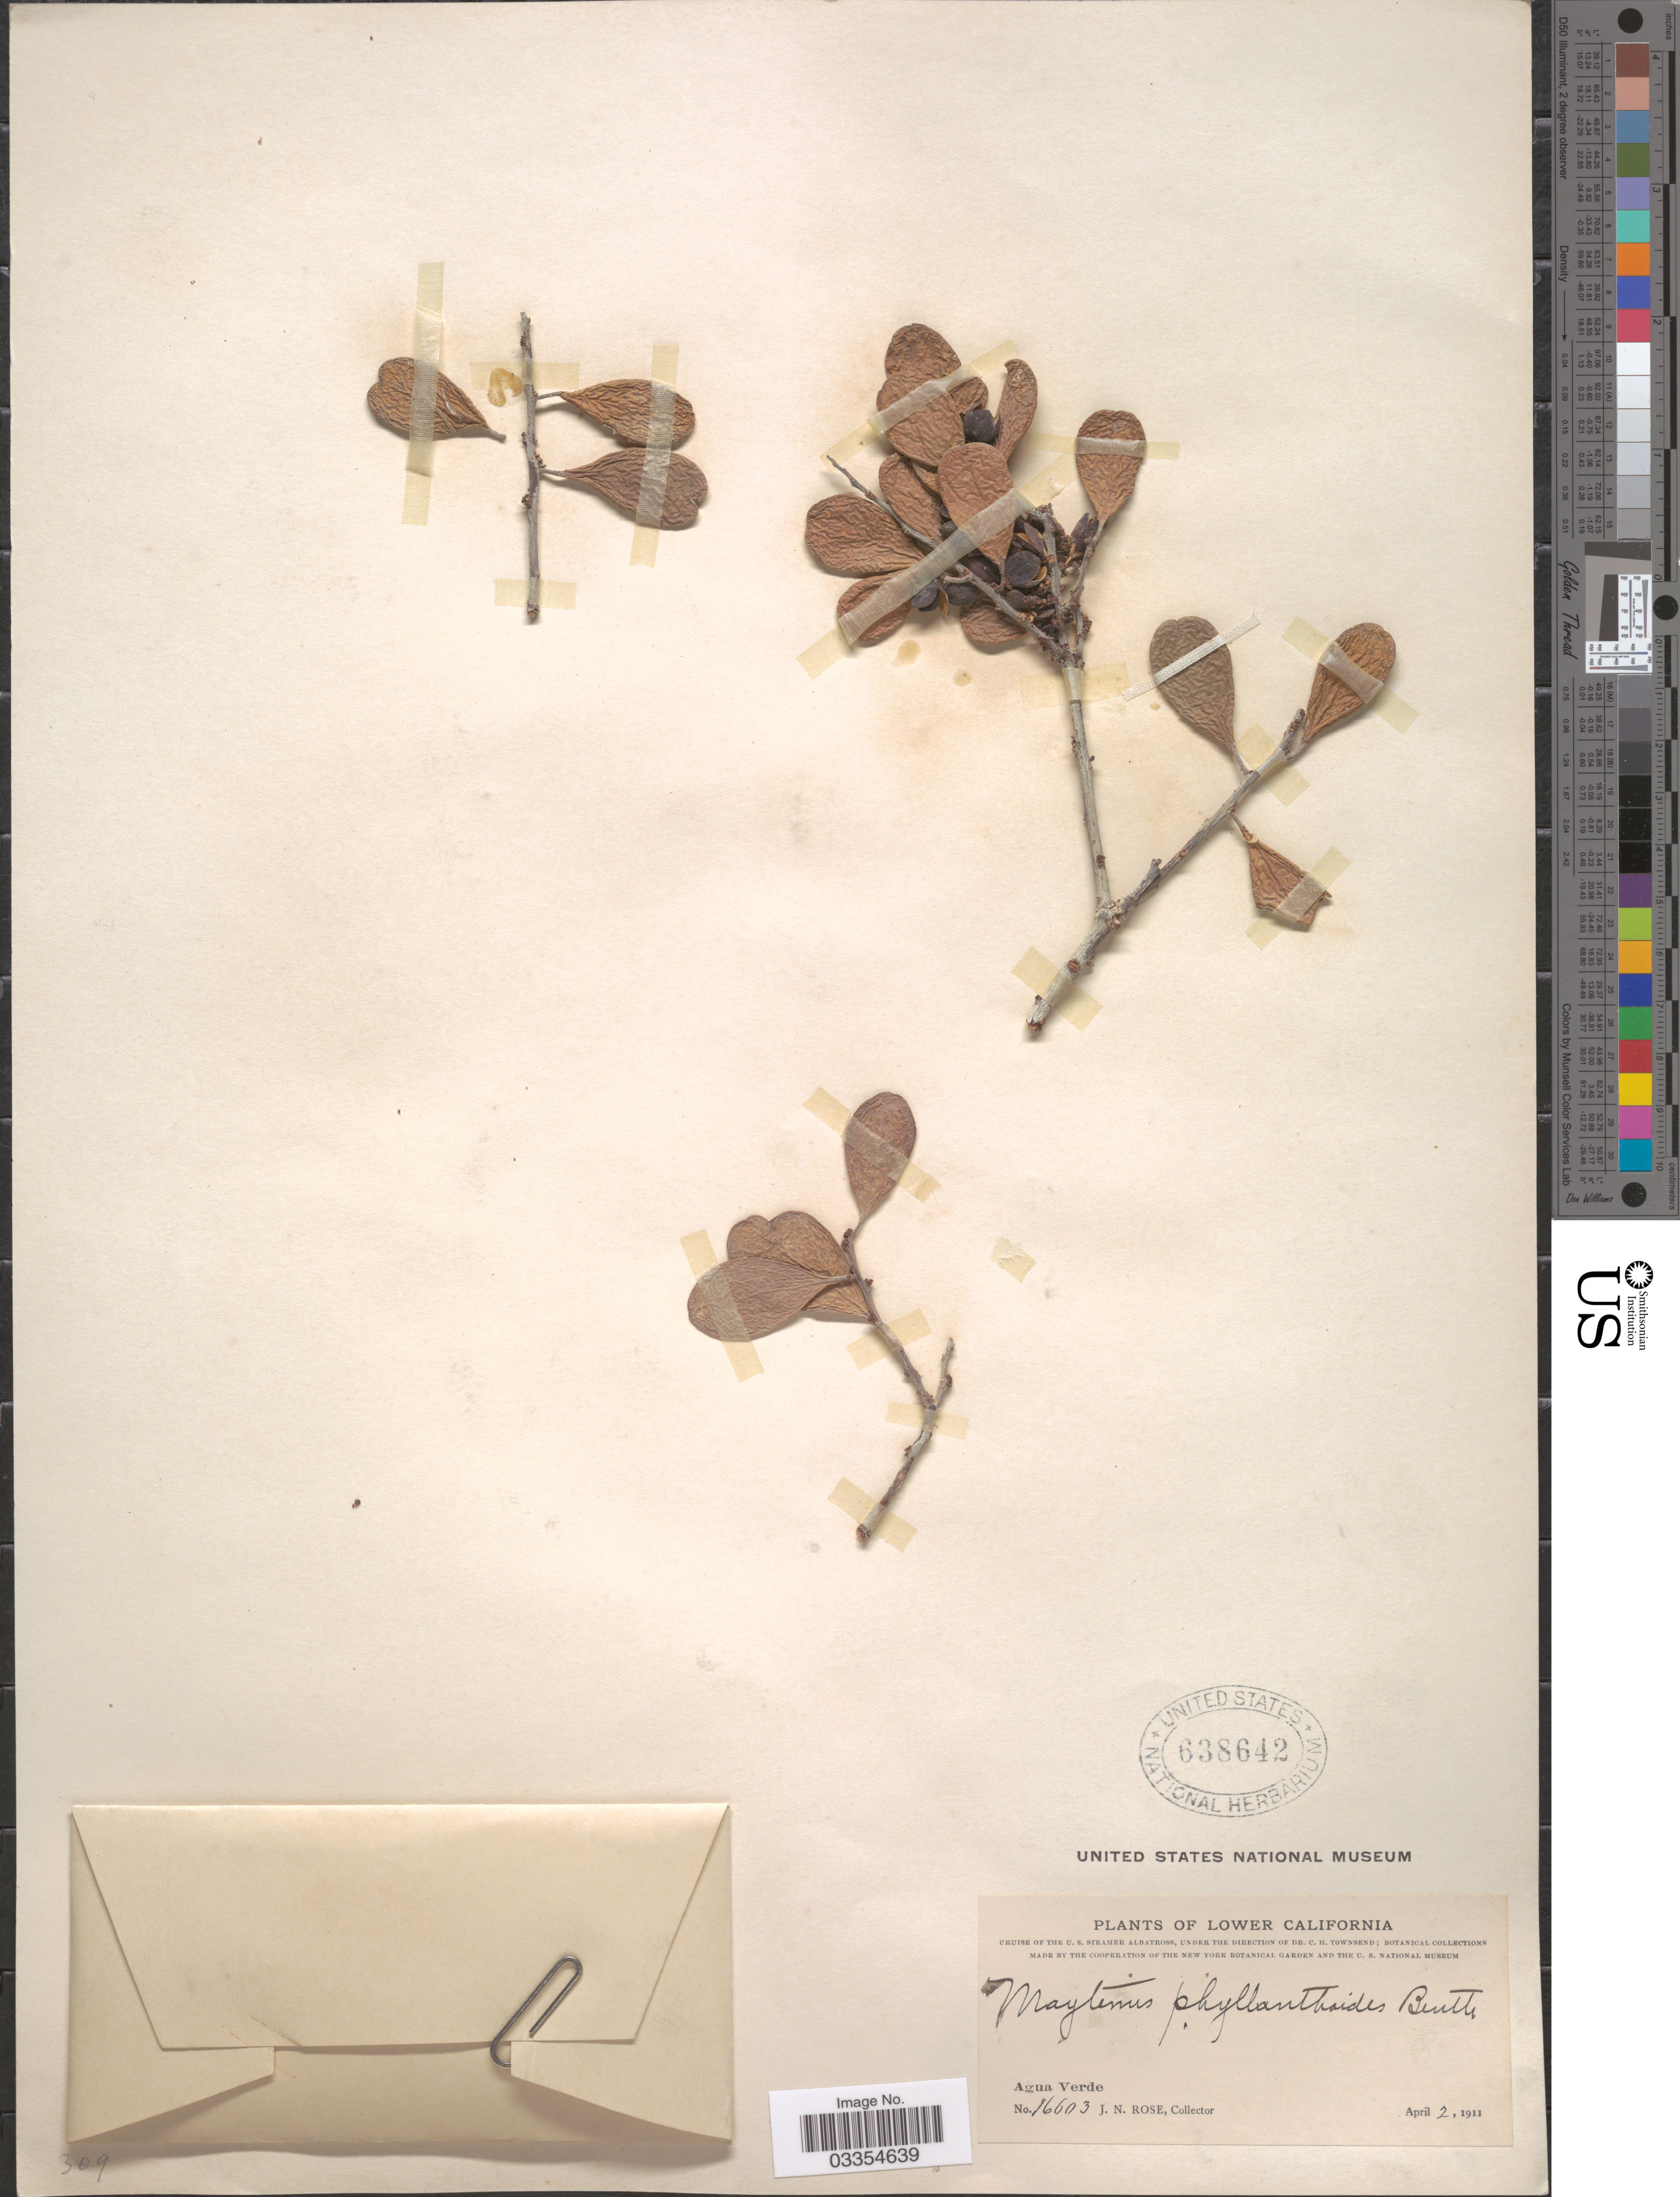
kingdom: Plantae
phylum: Tracheophyta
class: Magnoliopsida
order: Celastrales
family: Celastraceae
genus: Tricerma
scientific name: Tricerma phyllanthoides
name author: (Benth.) Lundell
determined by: Strong, Mark T., (BOT), Smithsonian Institution - National Museum of Natural History (UNITED STATES)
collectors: J. N. Rose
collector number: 16603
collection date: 1911-04-02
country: Mexico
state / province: Baja California Sur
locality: Lower California. Agua Verde.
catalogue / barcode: US 638642